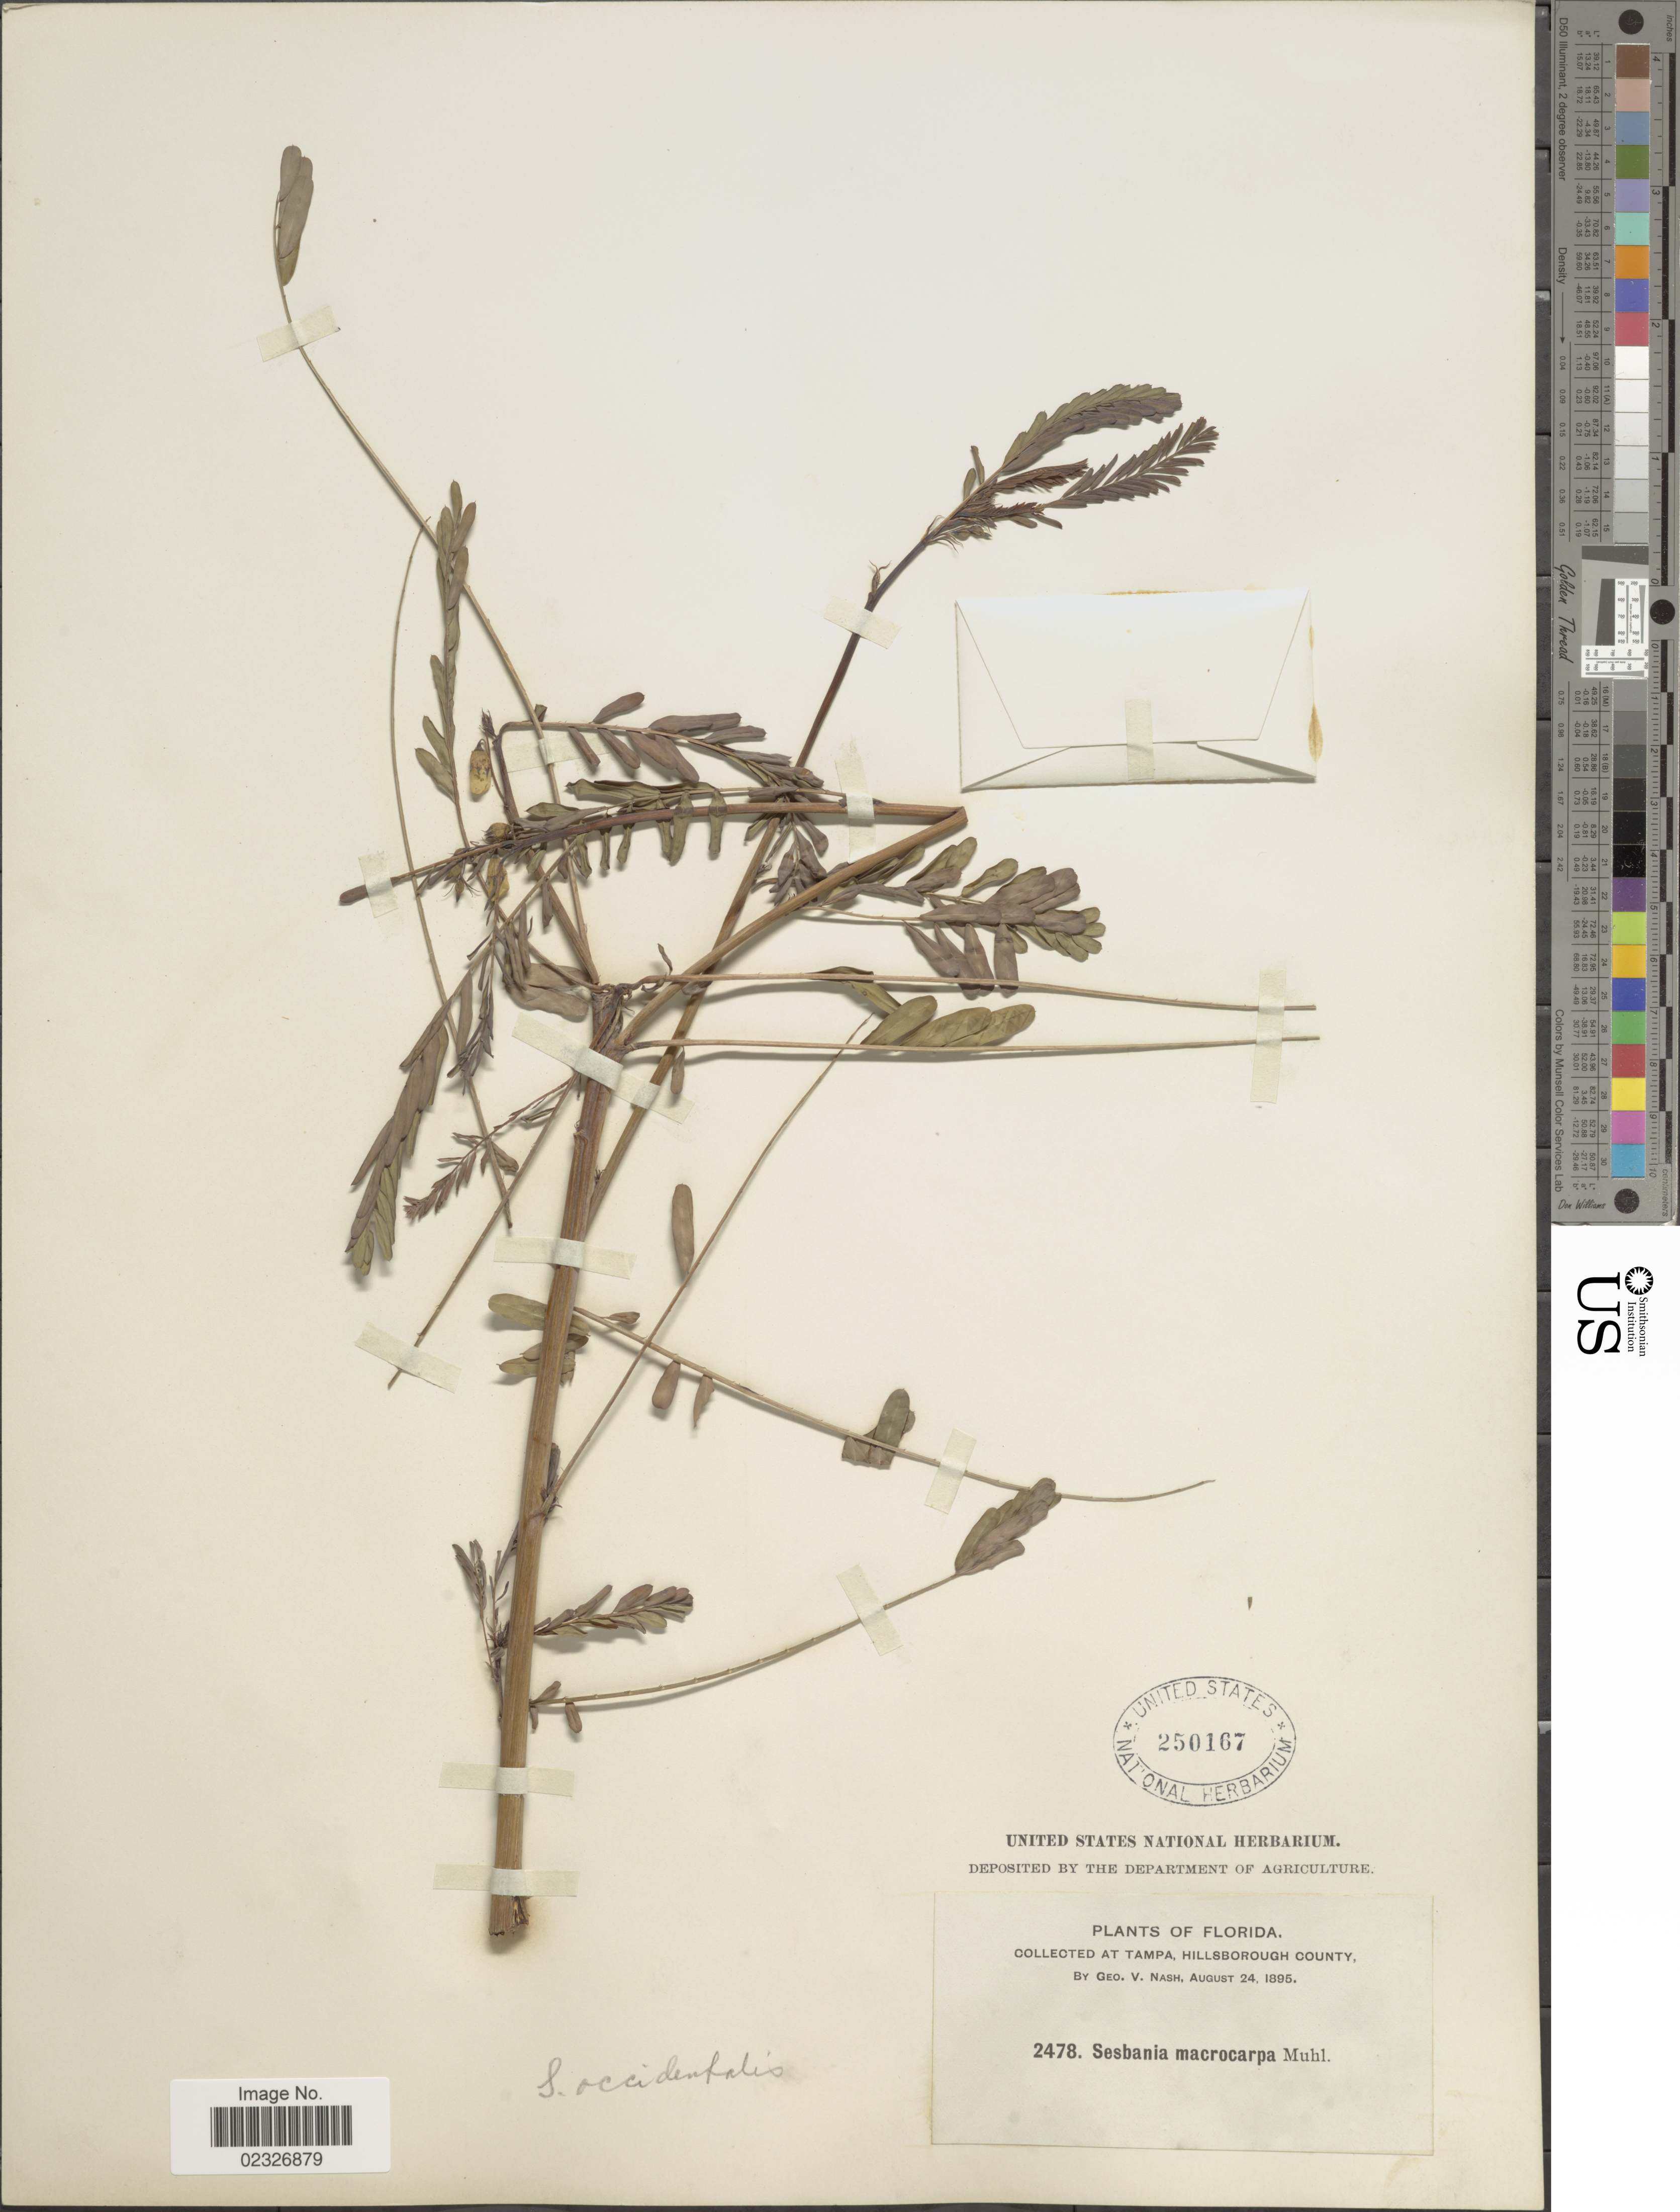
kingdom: Plantae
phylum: Tracheophyta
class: Magnoliopsida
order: Fabales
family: Fabaceae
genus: Sesbania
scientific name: Sesbania emerus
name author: (Aubl.) Urb.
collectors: G. V. Nash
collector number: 2478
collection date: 1895-08-24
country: United States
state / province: Florida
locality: Tampa, Hillsborough County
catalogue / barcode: US 250167